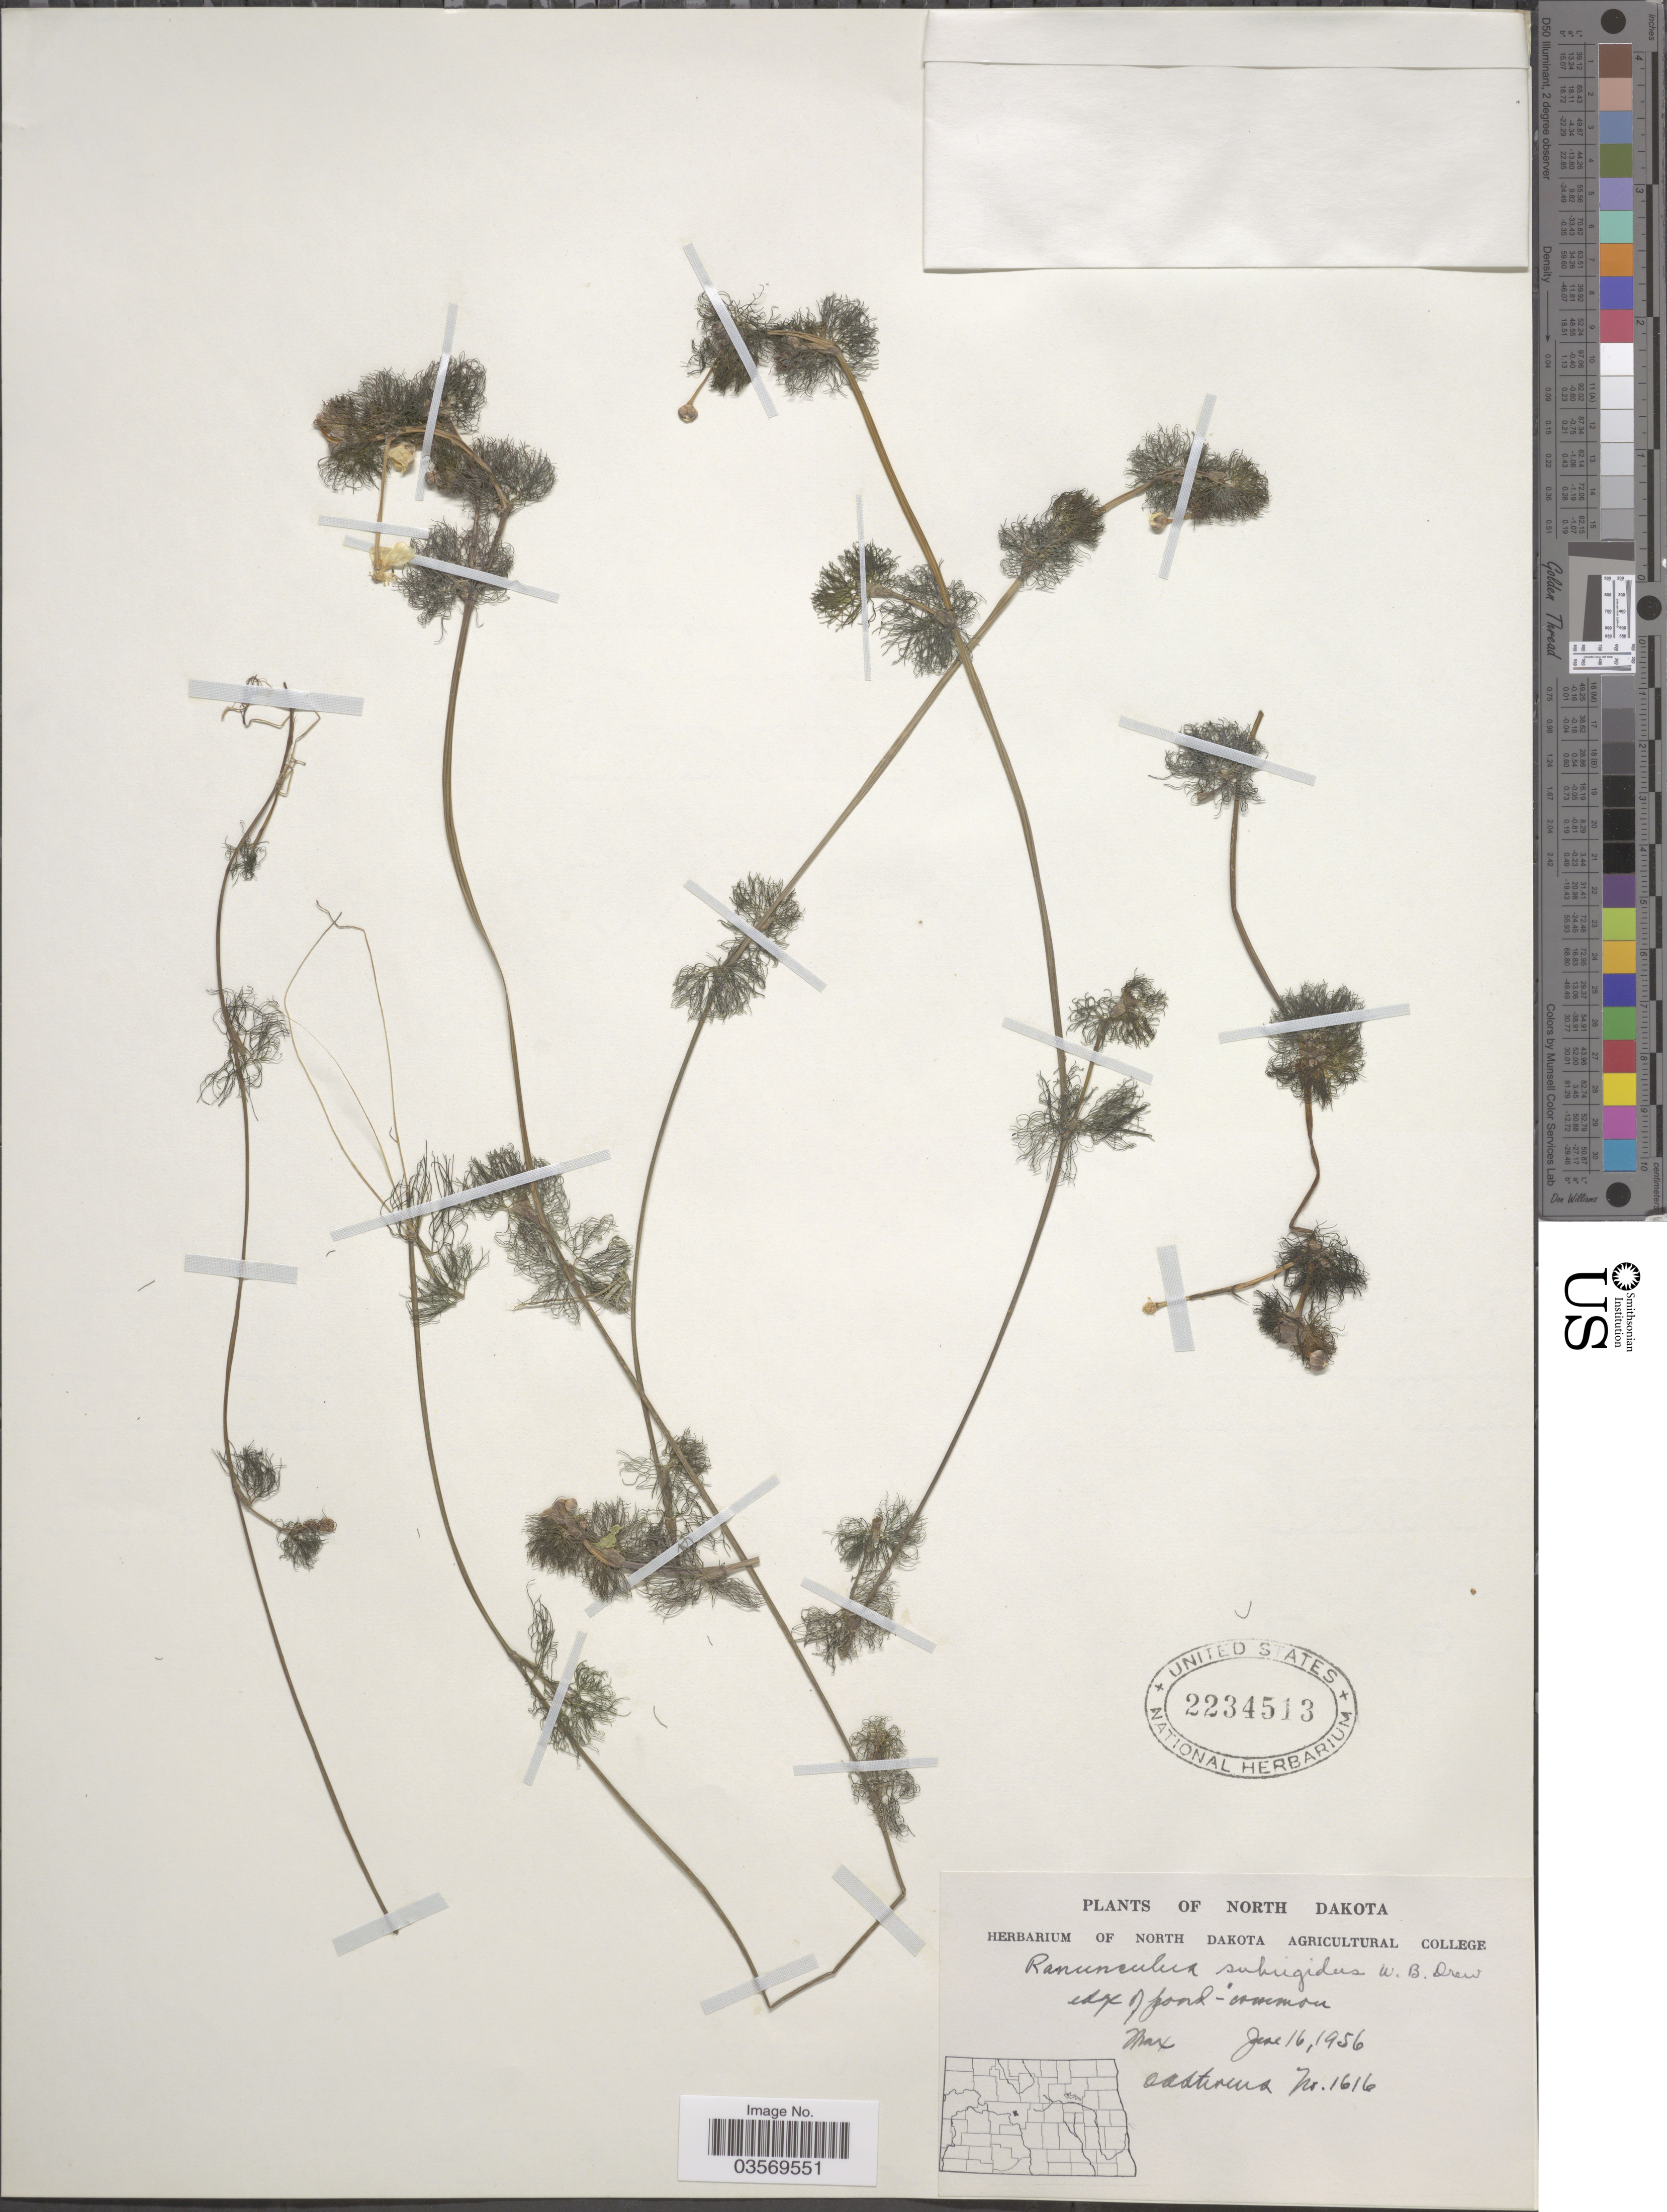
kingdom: Plantae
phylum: Tracheophyta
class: Magnoliopsida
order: Ranunculales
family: Ranunculaceae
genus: Ranunculus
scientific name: Ranunculus subrigidus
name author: W.B. Drew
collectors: O. A. Stevens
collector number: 1616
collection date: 1956-06-16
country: United States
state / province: North Dakota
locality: Edge of pond.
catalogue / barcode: US 2234513